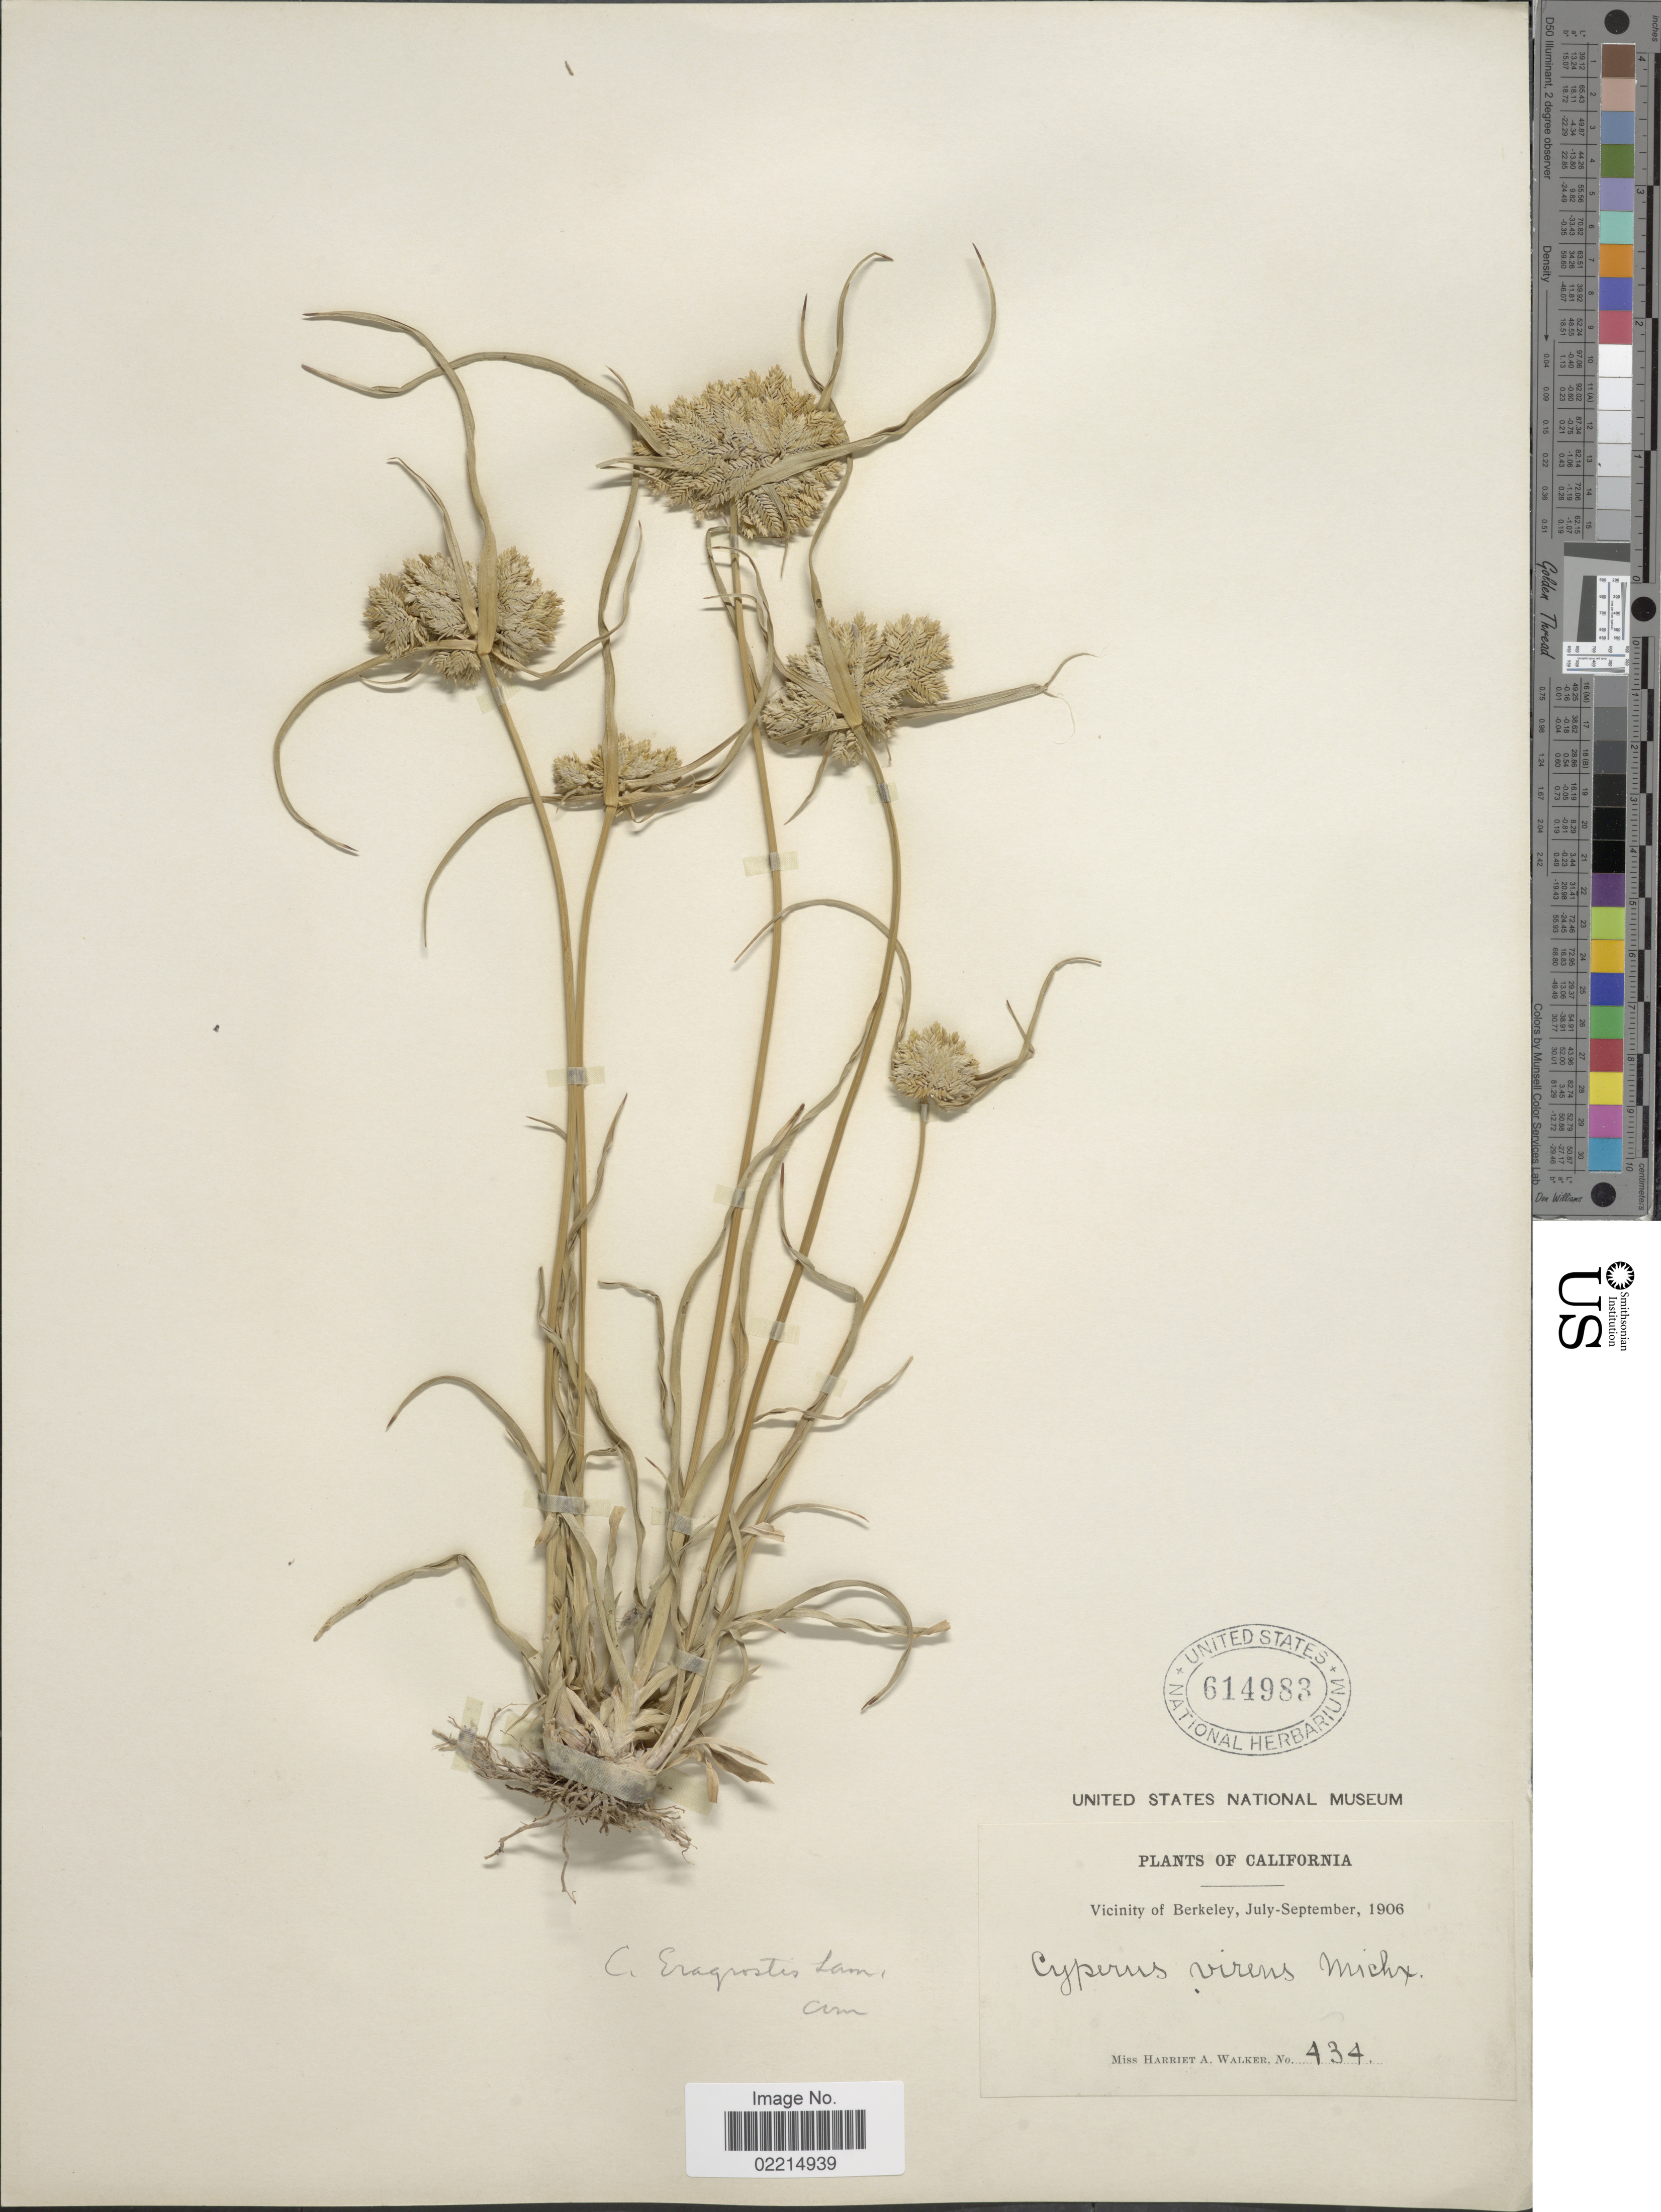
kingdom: Plantae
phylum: Tracheophyta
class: Liliopsida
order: Poales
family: Cyperaceae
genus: Cyperus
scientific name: Cyperus eragrostis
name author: Lam.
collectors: H. Walker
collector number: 434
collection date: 1906-07/1906-09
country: United States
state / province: California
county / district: Alameda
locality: Vicinity of Berkeley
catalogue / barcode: US 614983